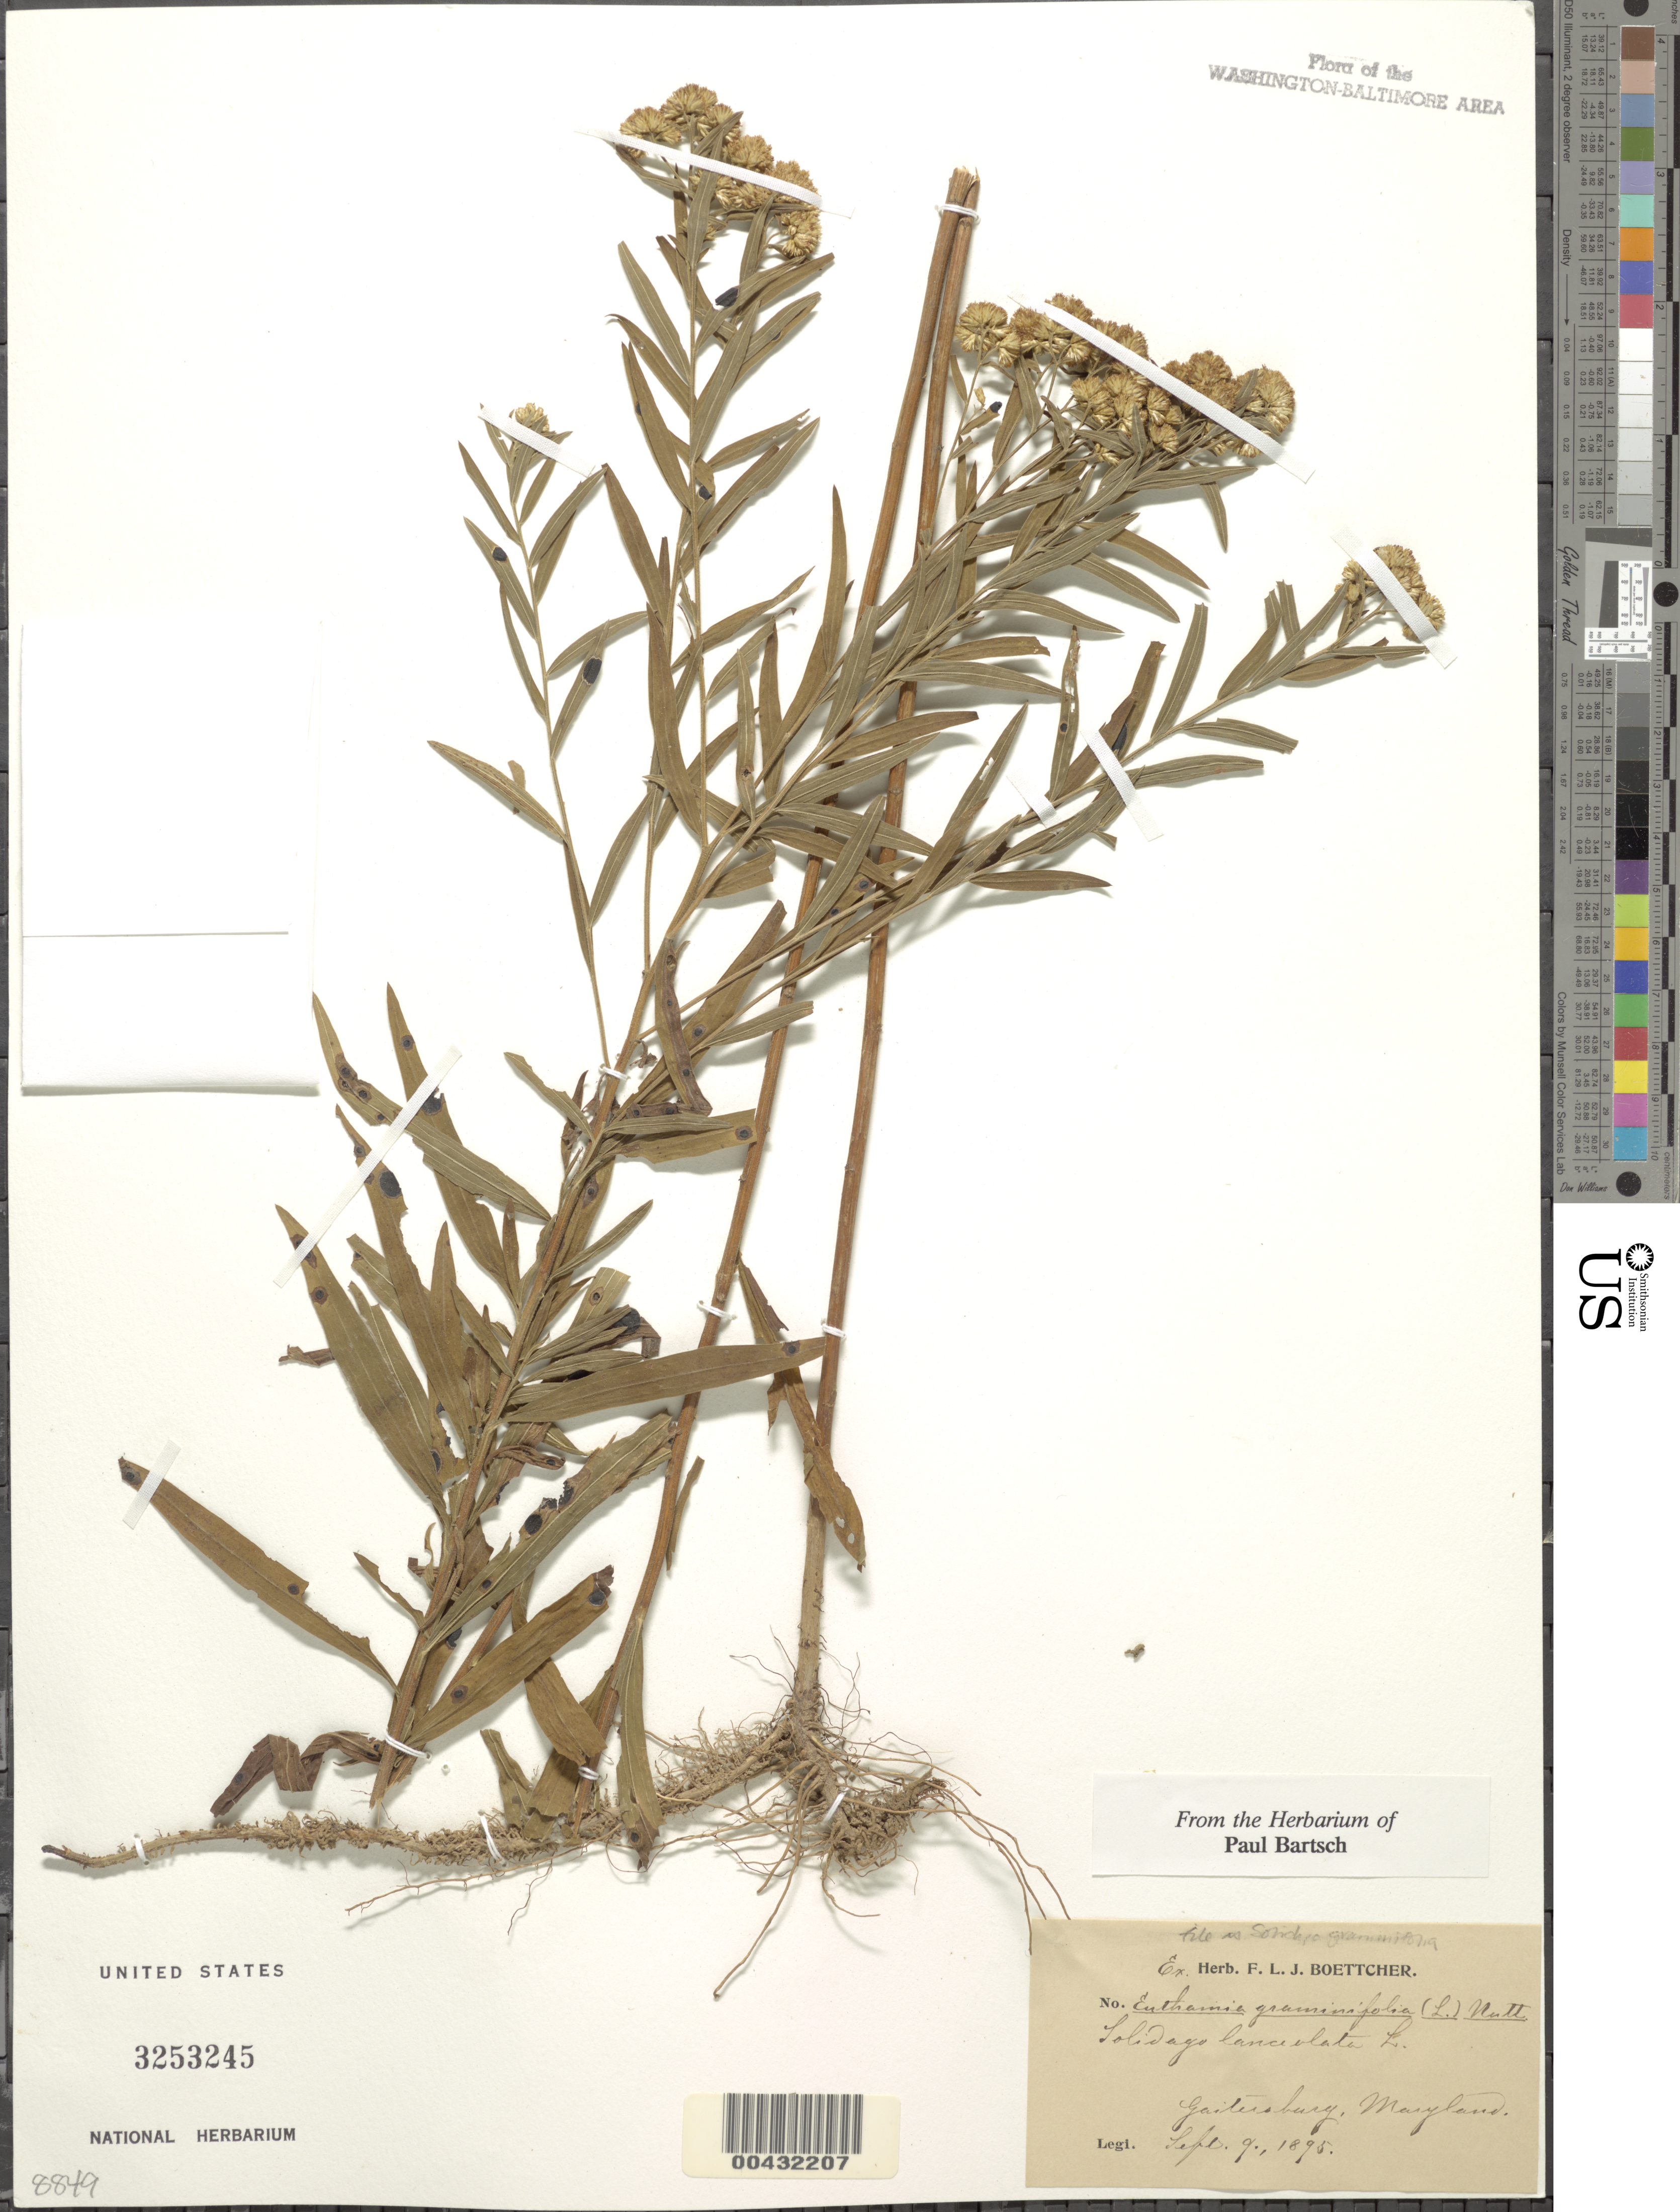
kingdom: Plantae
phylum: Tracheophyta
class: Magnoliopsida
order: Asterales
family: Asteraceae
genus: Euthamia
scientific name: Euthamia graminifolia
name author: (L.) Nutt.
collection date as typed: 09 Sep 1895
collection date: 1895-09-09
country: United States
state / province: Maryland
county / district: Montgomery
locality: Gaithersburg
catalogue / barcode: US 3253245